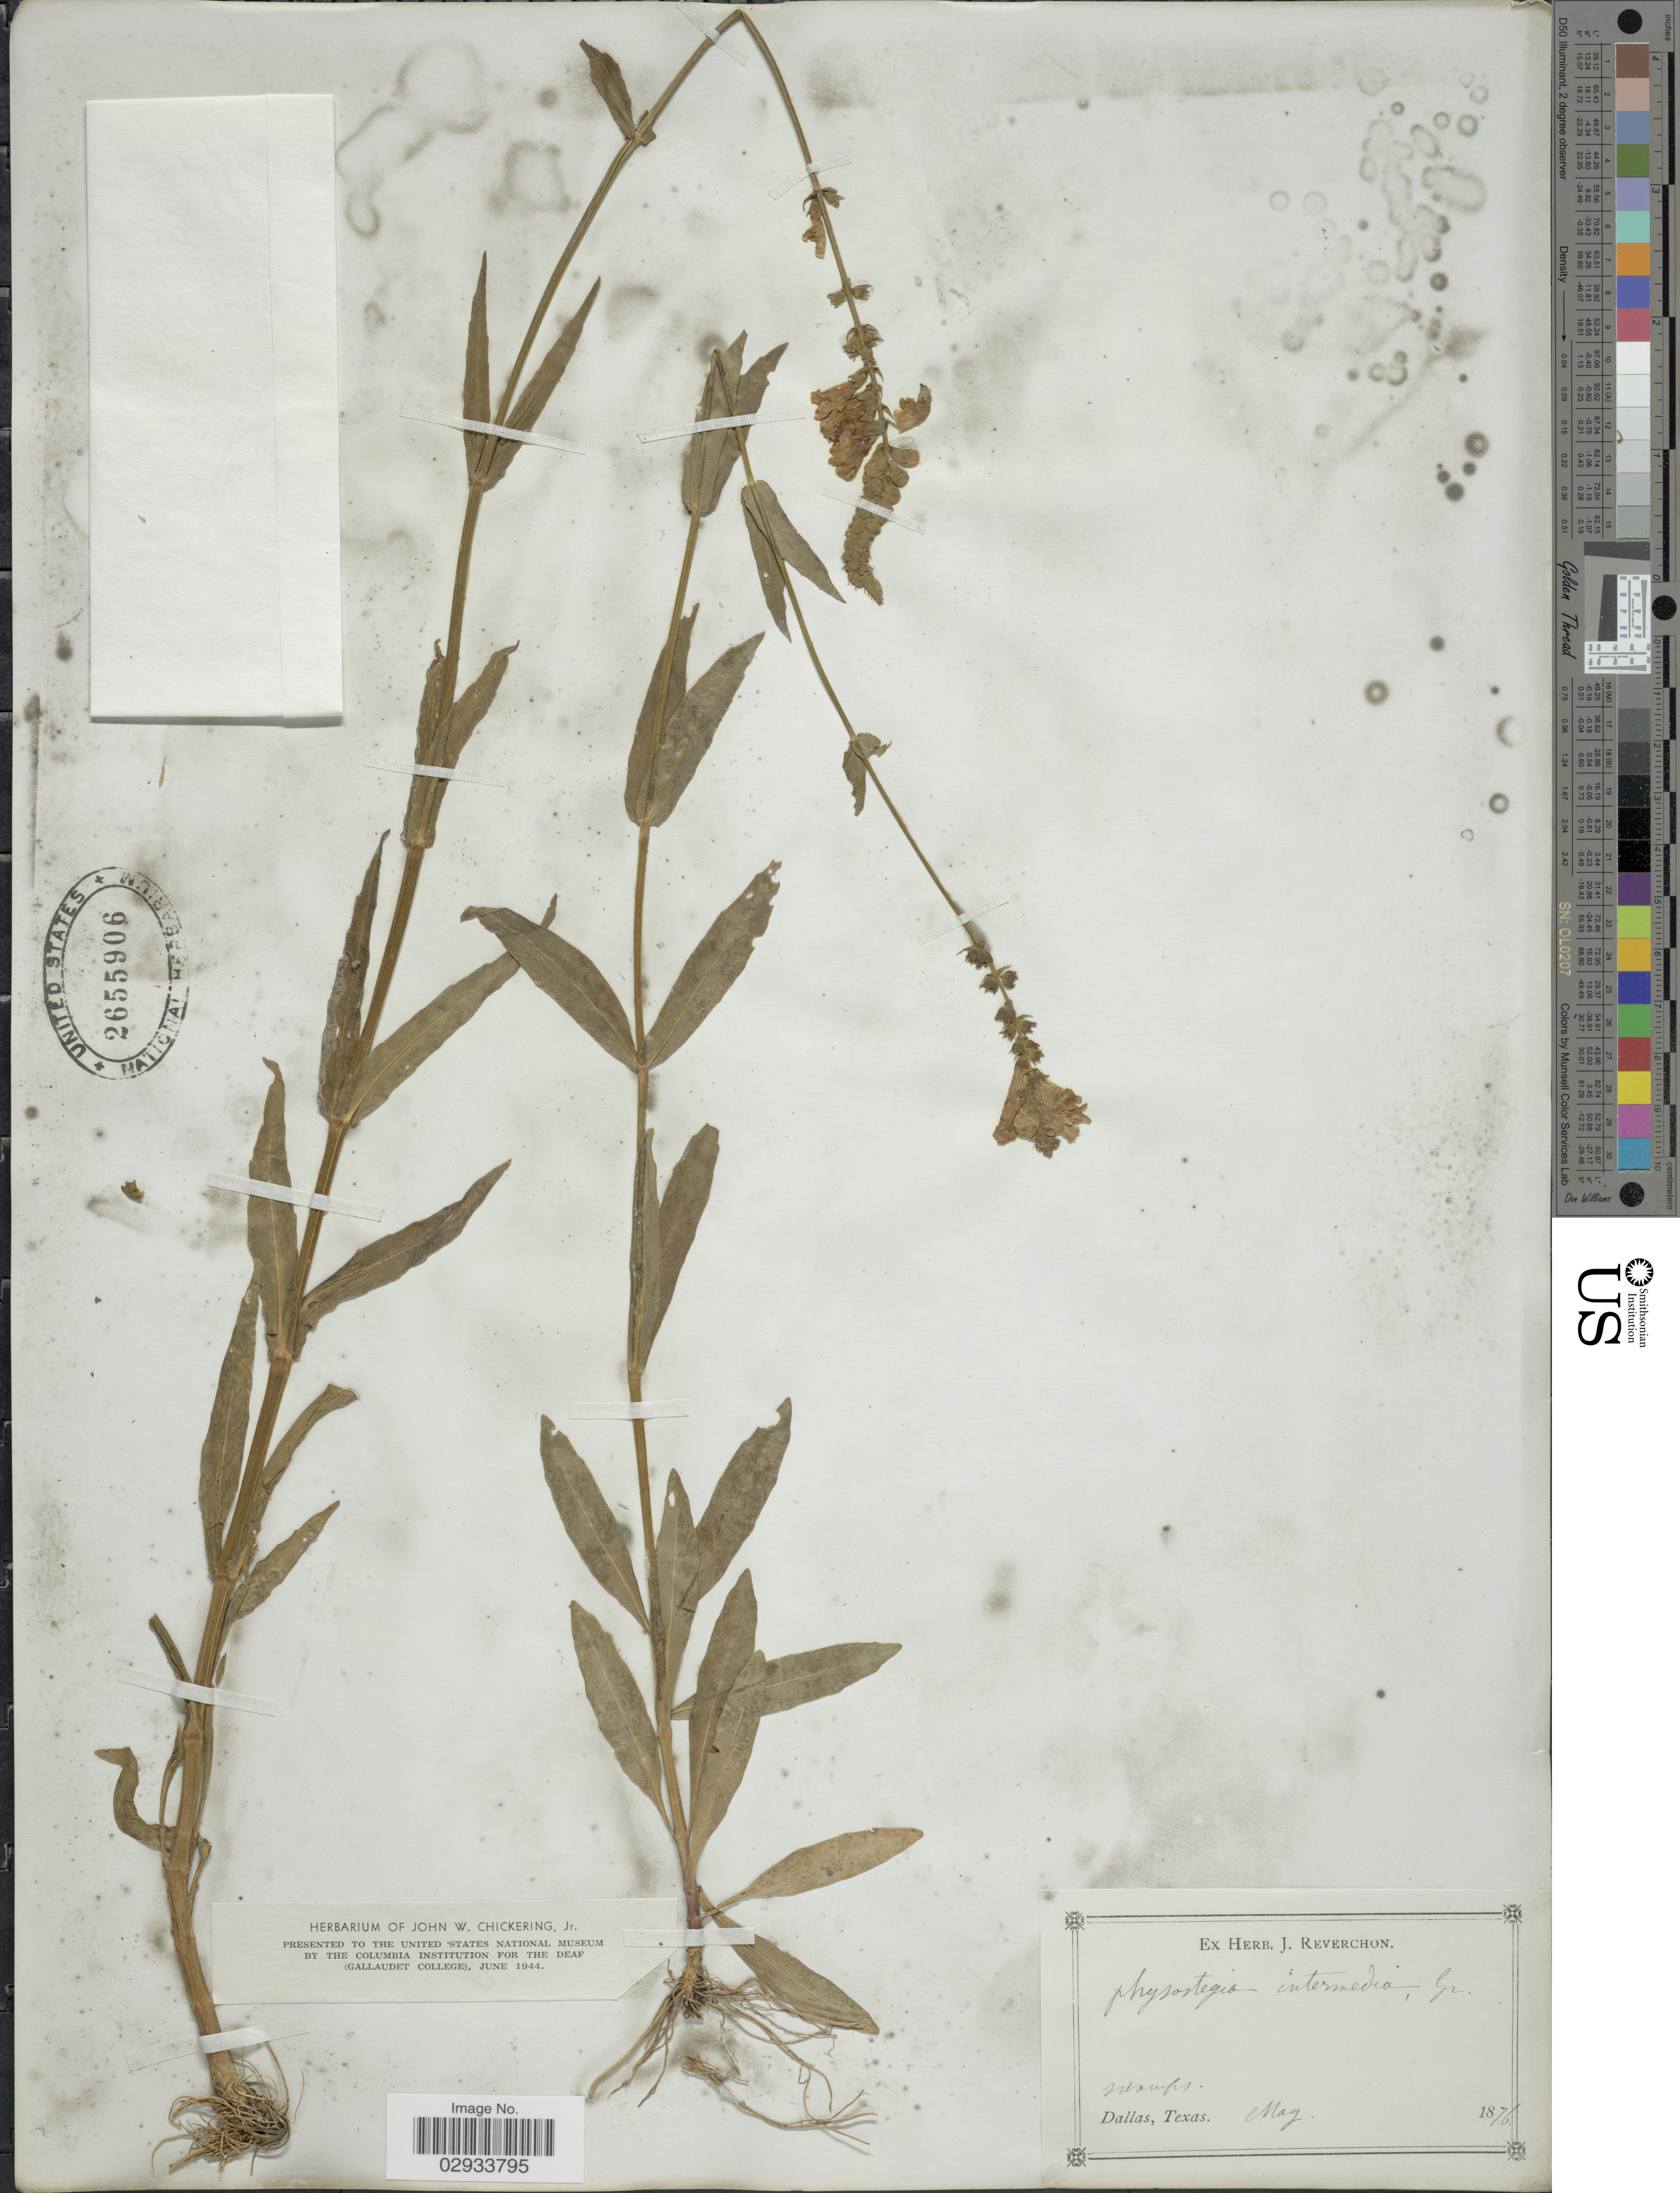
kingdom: Plantae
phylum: Tracheophyta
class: Magnoliopsida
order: Lamiales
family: Lamiaceae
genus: Physostegia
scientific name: Physostegia intermedia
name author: (Nutt.) Engelm. & A. Gray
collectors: ex herb. J. Reverchon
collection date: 1876-05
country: United States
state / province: Texas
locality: Dallas, Texas.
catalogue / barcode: US 2655906